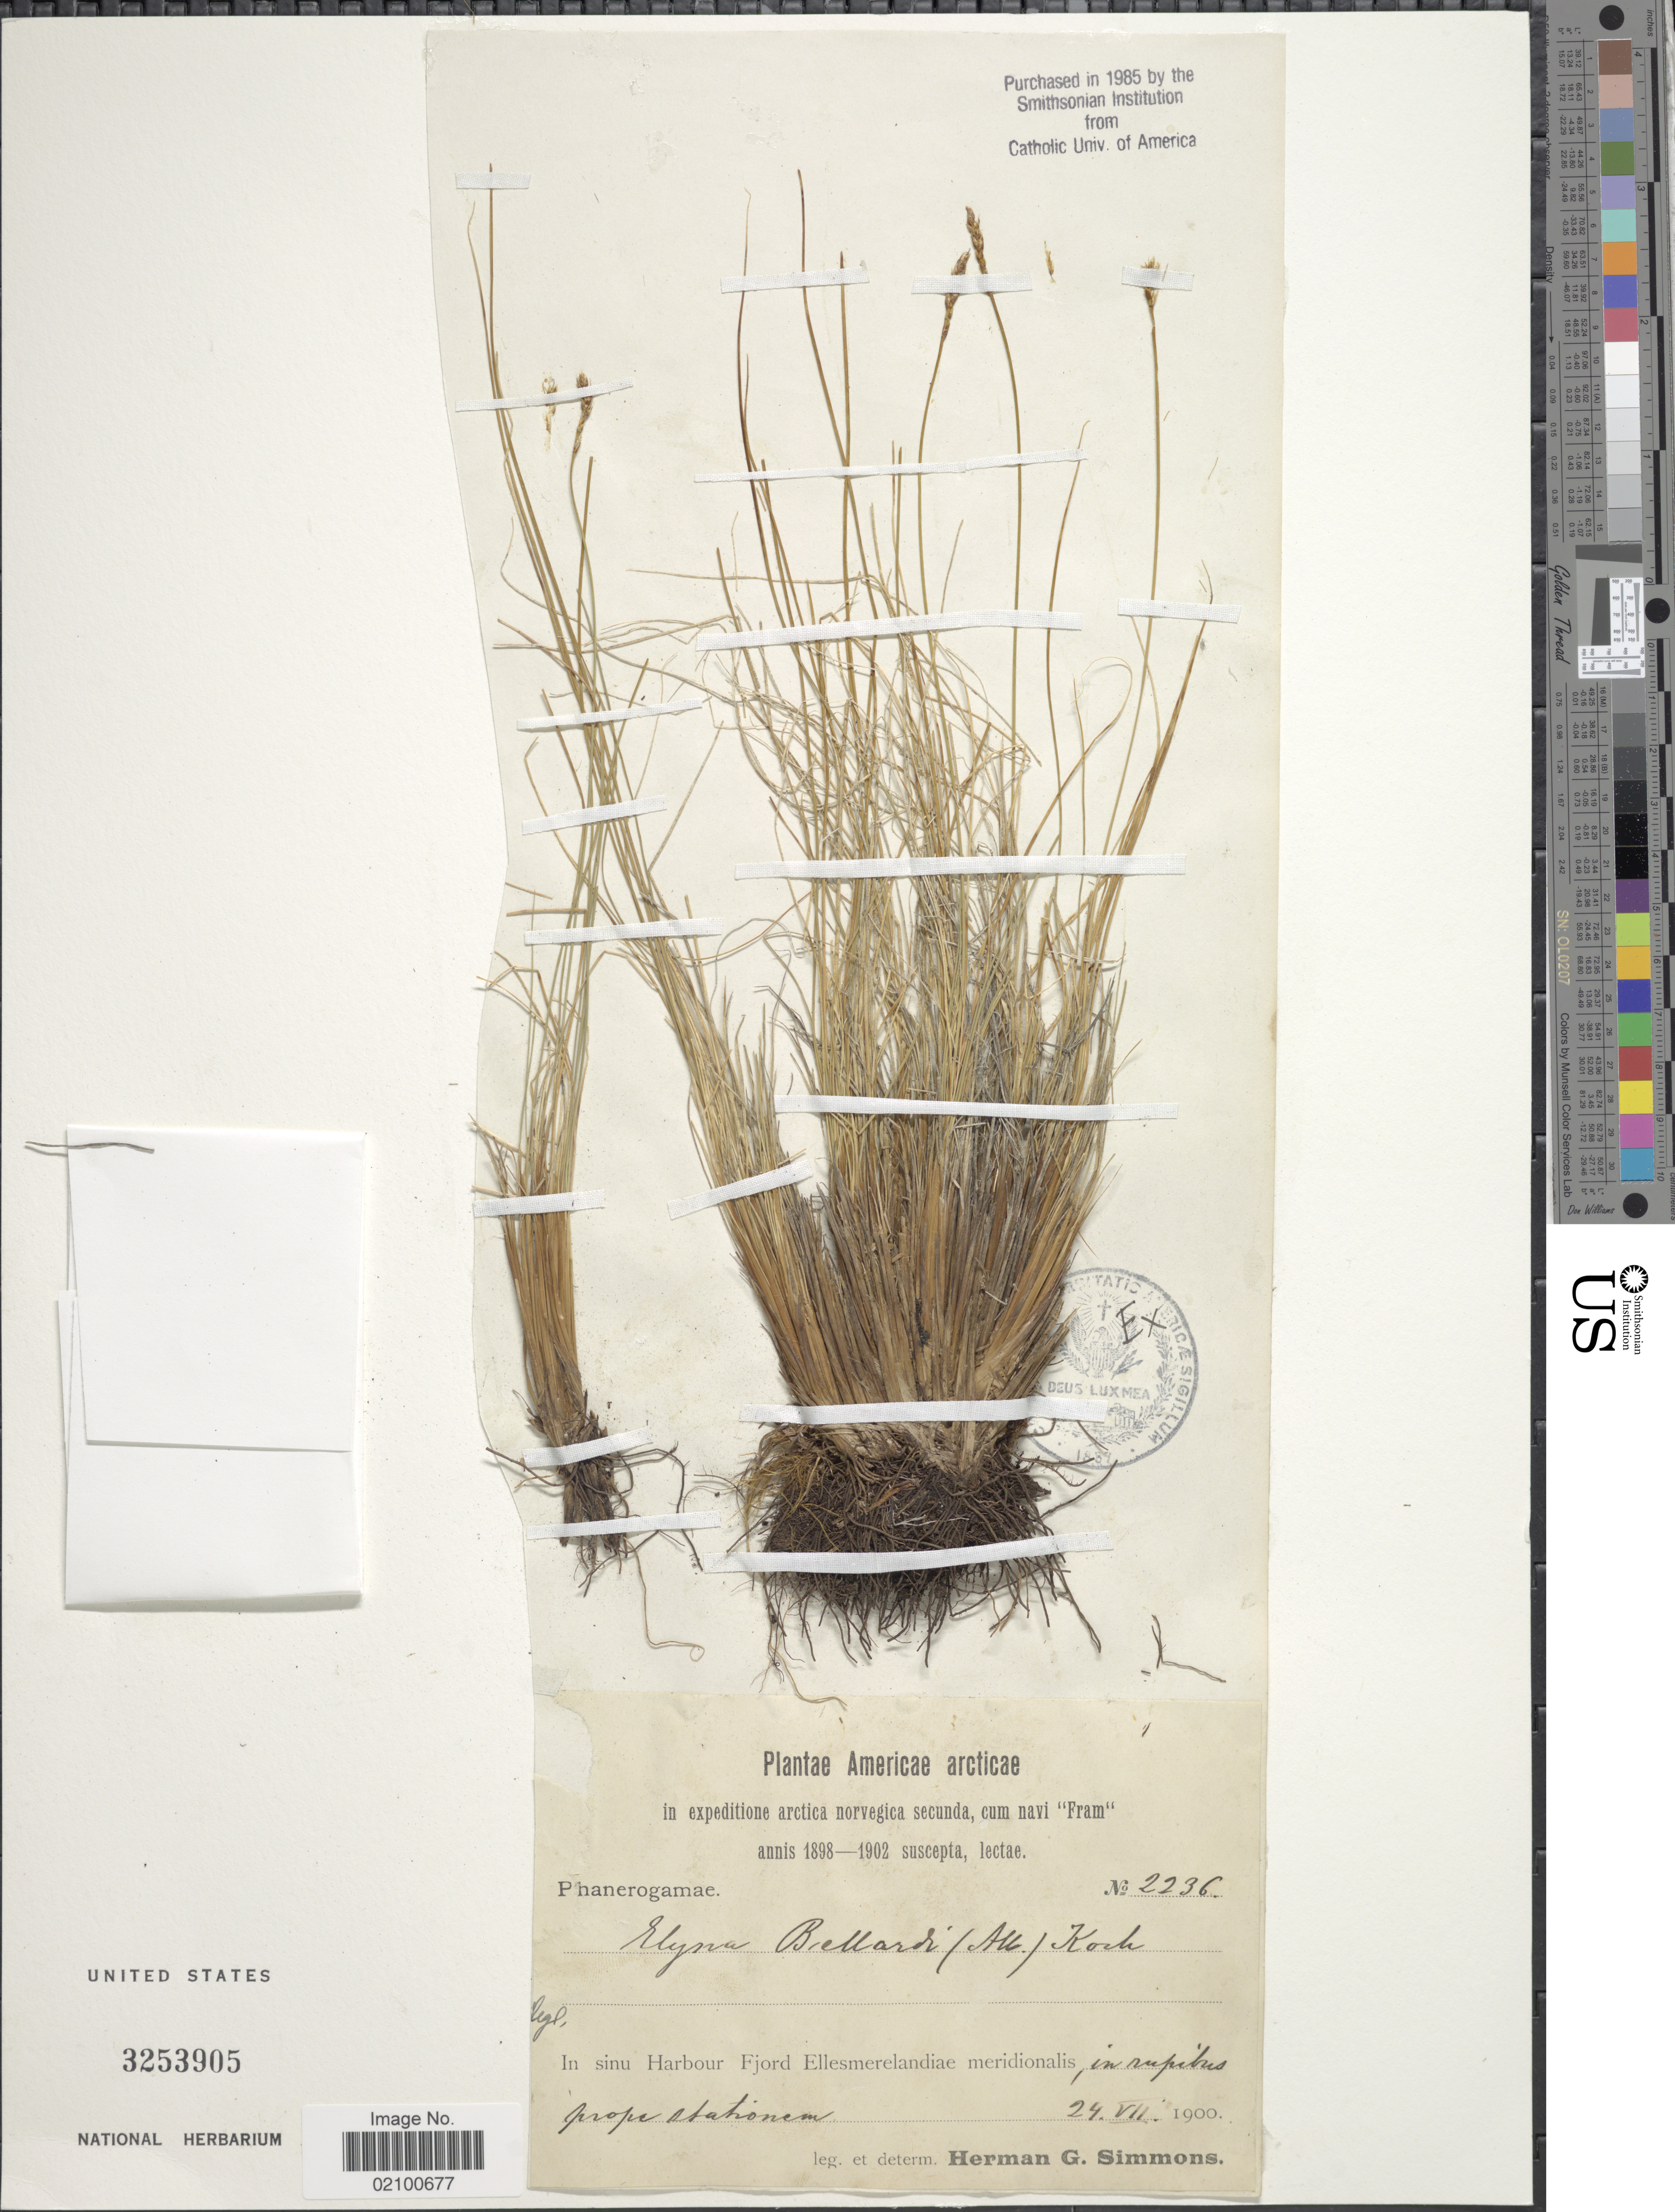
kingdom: Plantae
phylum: Tracheophyta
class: Liliopsida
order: Poales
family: Cyperaceae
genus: Carex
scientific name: Carex myosuroides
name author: Vill.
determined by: Strong, M. T., (US), Smithsonian Institution - National Museum of Natural History (UNITED STATES)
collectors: H. Simmons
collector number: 2236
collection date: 1900-07-24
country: Canada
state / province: Northwest Territories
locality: Americae arcticae, sinu Harbour Fjord Ellesmerelandiae meridionalis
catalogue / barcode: US 3253905